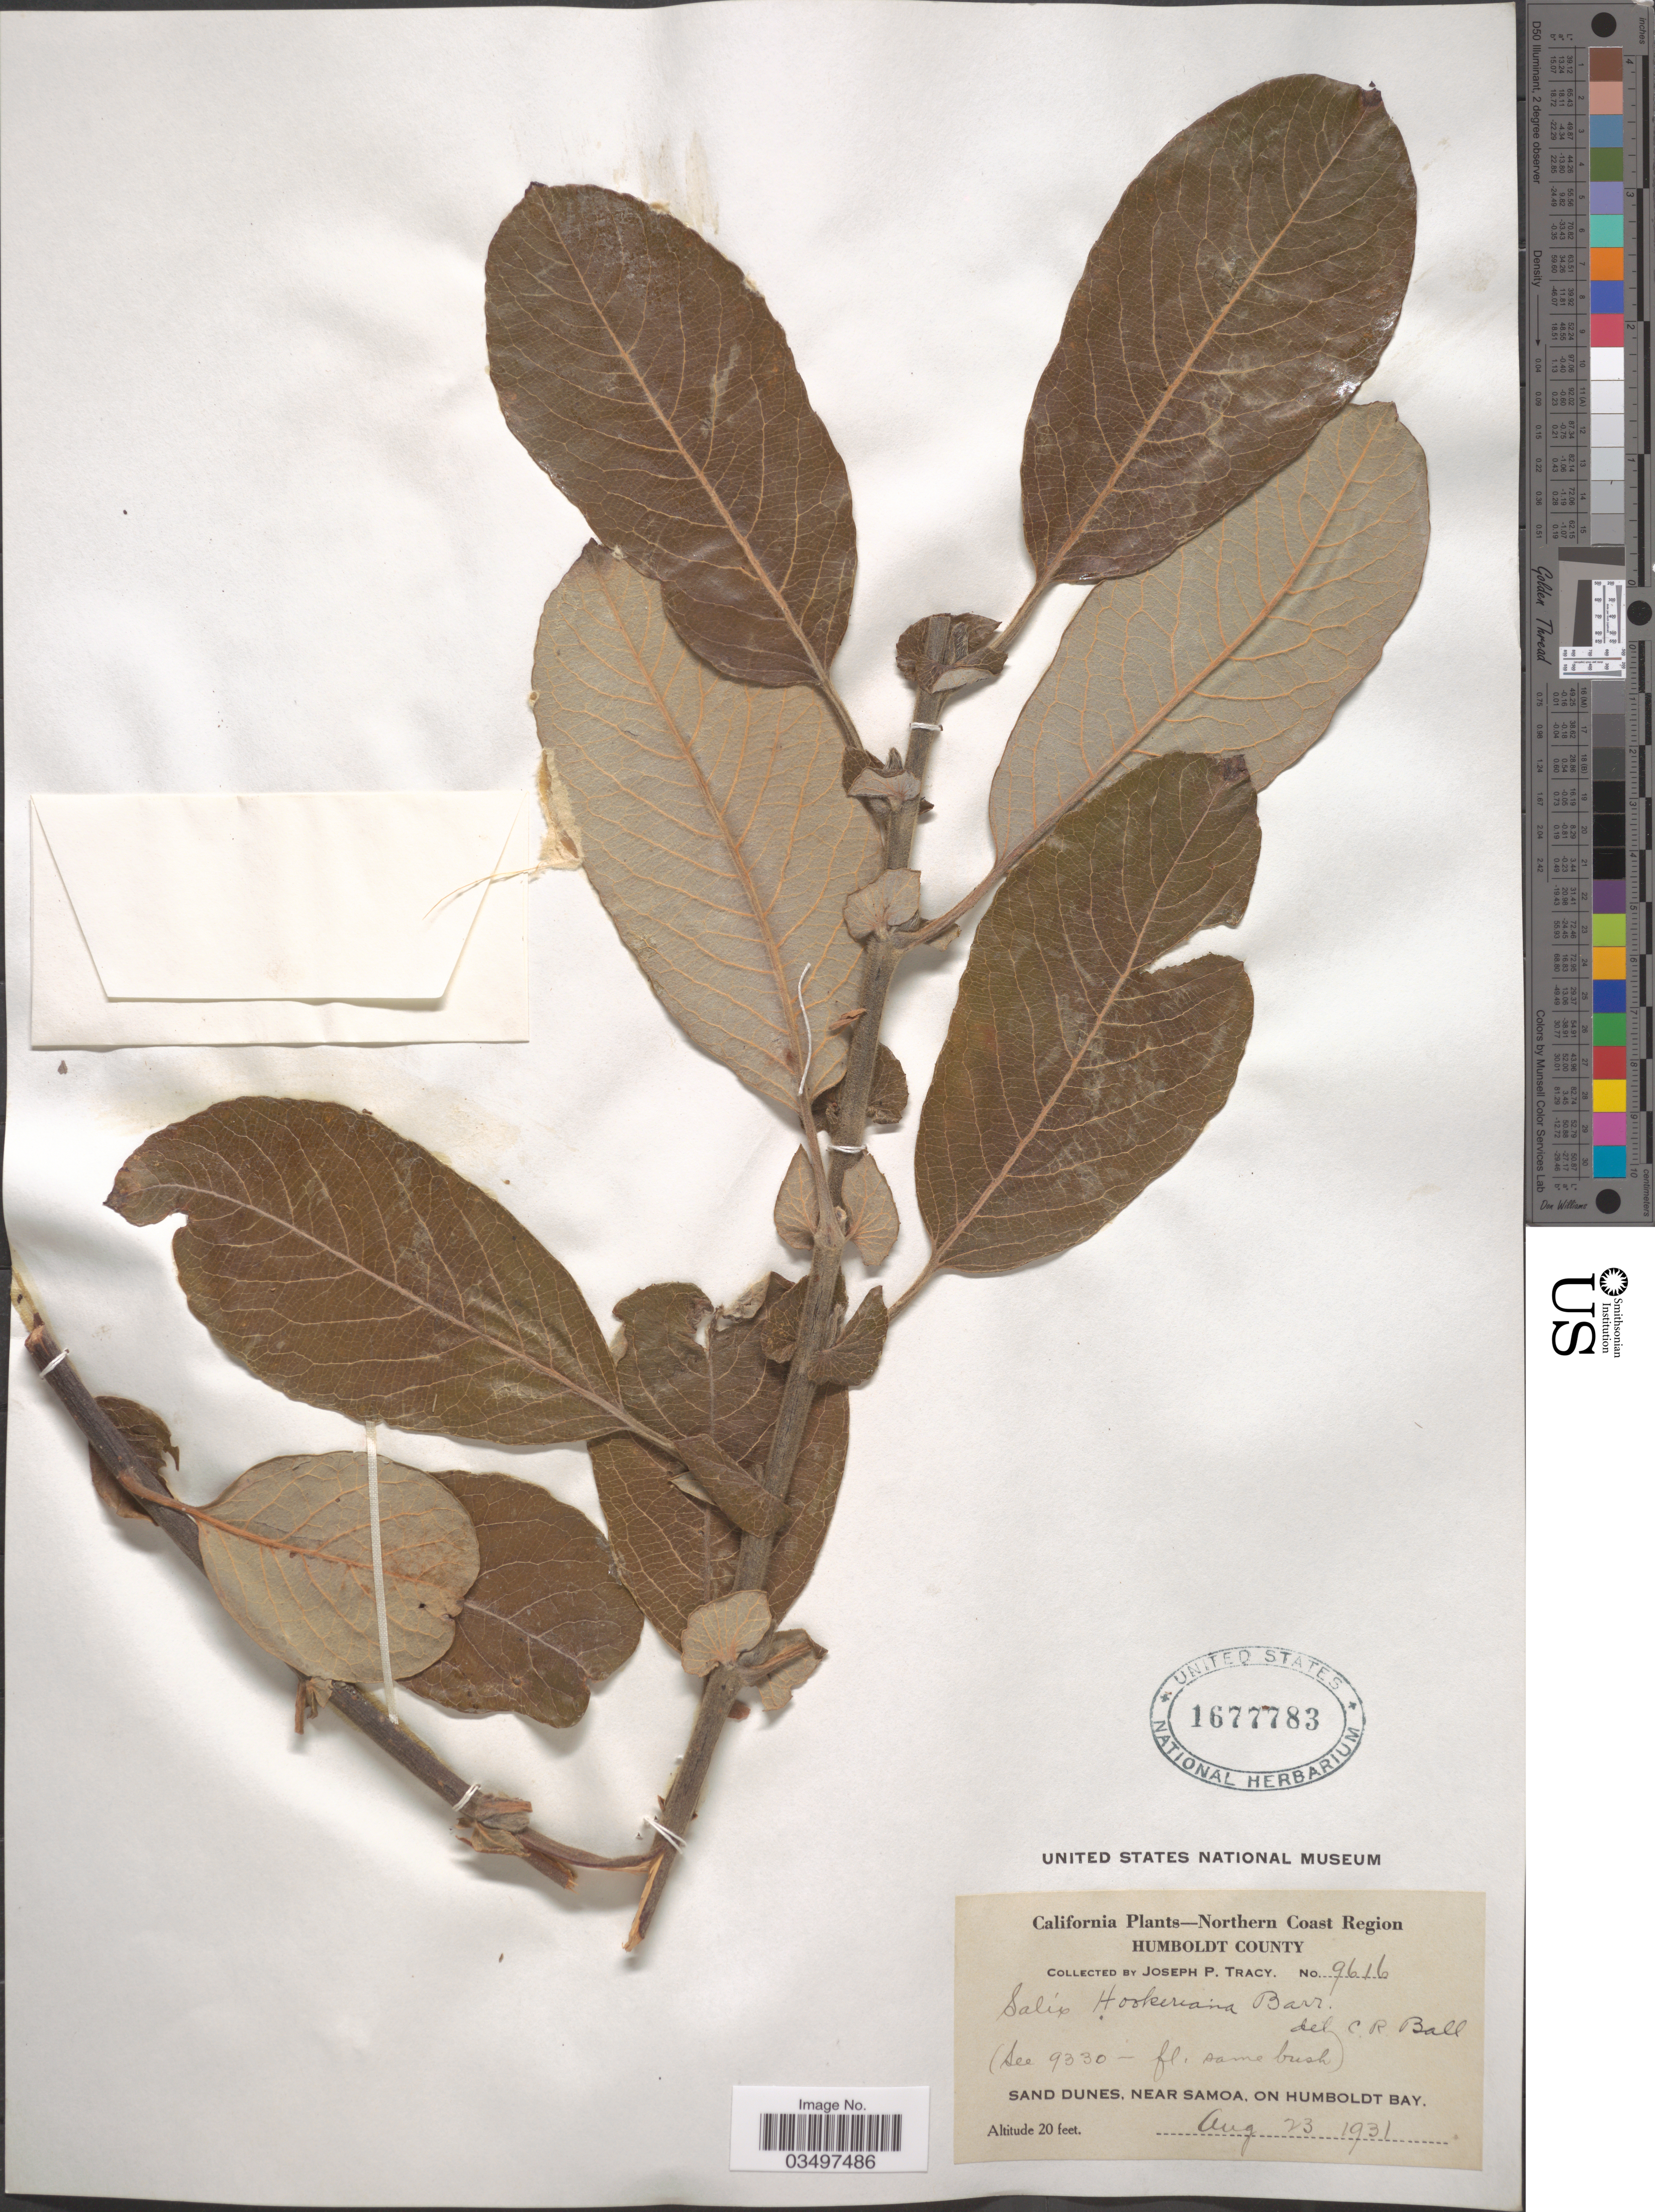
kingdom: Plantae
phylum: Tracheophyta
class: Magnoliopsida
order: Malpighiales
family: Salicaceae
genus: Salix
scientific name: Salix hookeriana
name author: Barratt ex Hook.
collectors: J. Tracy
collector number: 9616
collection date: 1931-08-23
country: United States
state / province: California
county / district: Humboldt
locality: Northern Coast Region. Humboldt County. Sand Dunes, near Samoa, on Humboldt Bay.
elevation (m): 6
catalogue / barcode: US 1677783